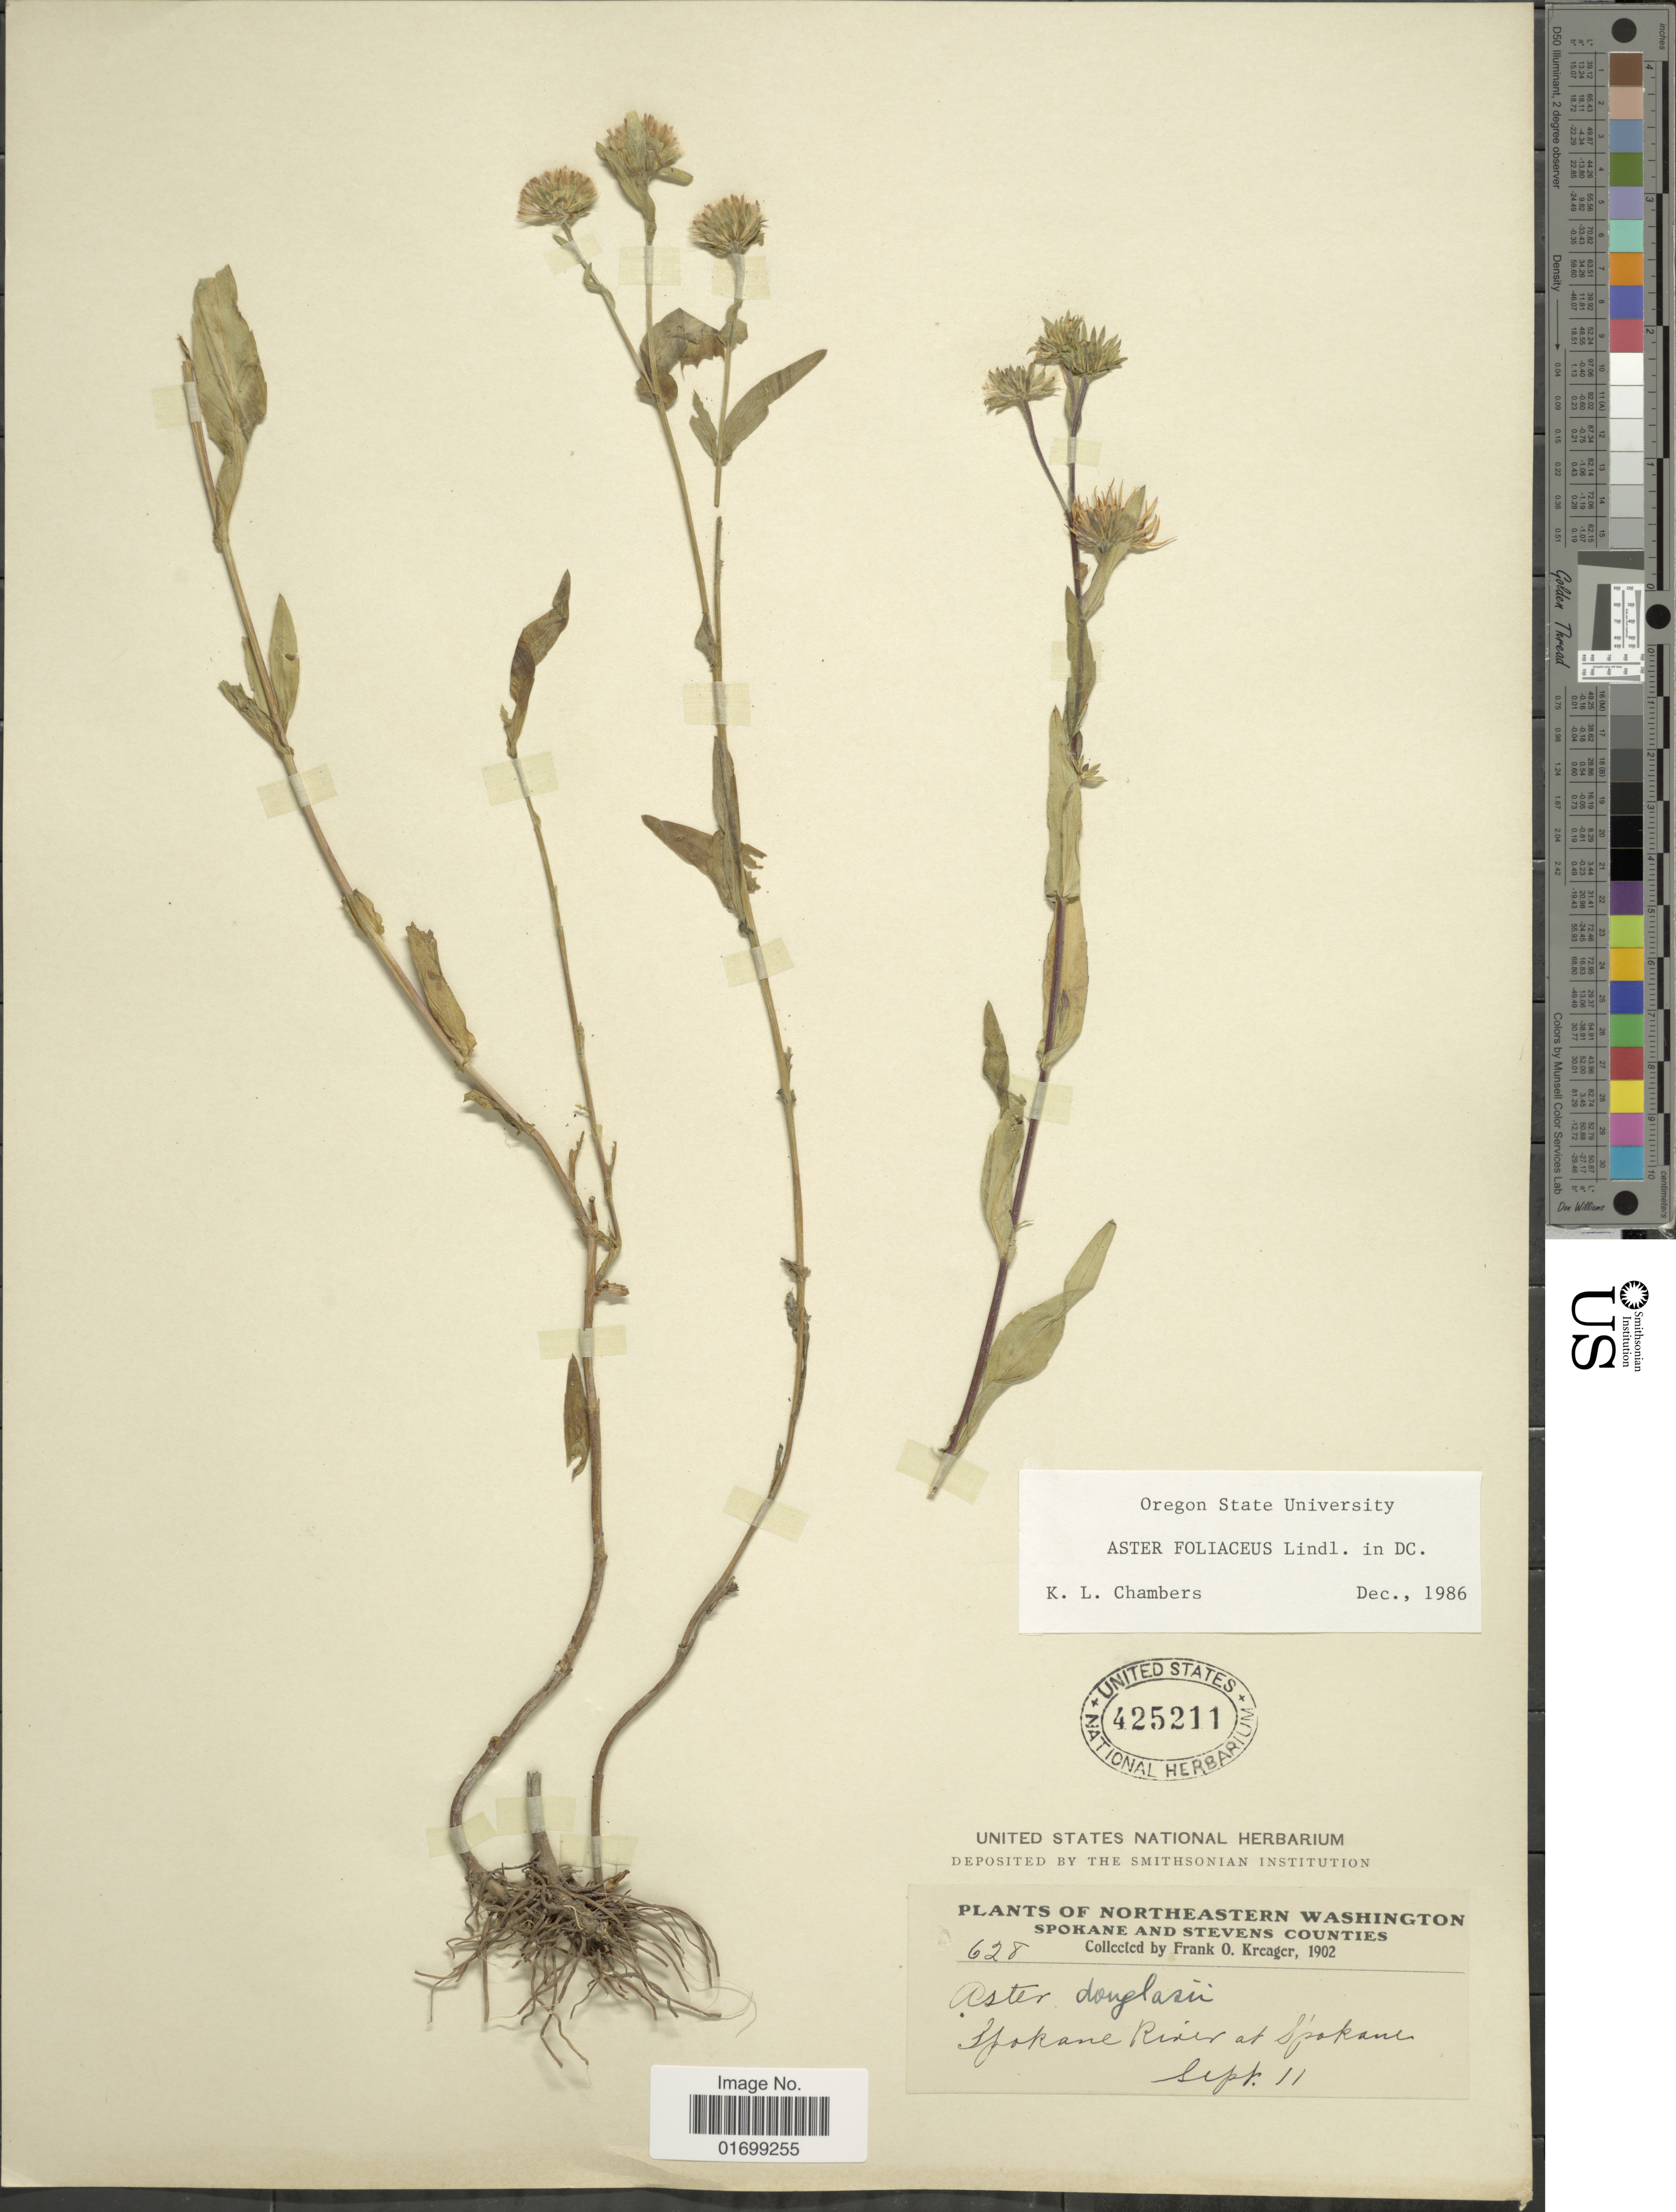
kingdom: Plantae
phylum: Tracheophyta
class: Magnoliopsida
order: Asterales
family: Asteraceae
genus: Symphyotrichum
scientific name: Symphyotrichum foliaceum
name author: (Lindl. ex DC.) G.L. Nesom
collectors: F. Kreager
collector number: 628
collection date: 1902-09-11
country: United States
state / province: Washington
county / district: Spokane / Stevens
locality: Northwestern Washington, Spokane and Stevens Counties, Spokane River at Spokane.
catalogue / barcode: US 425211